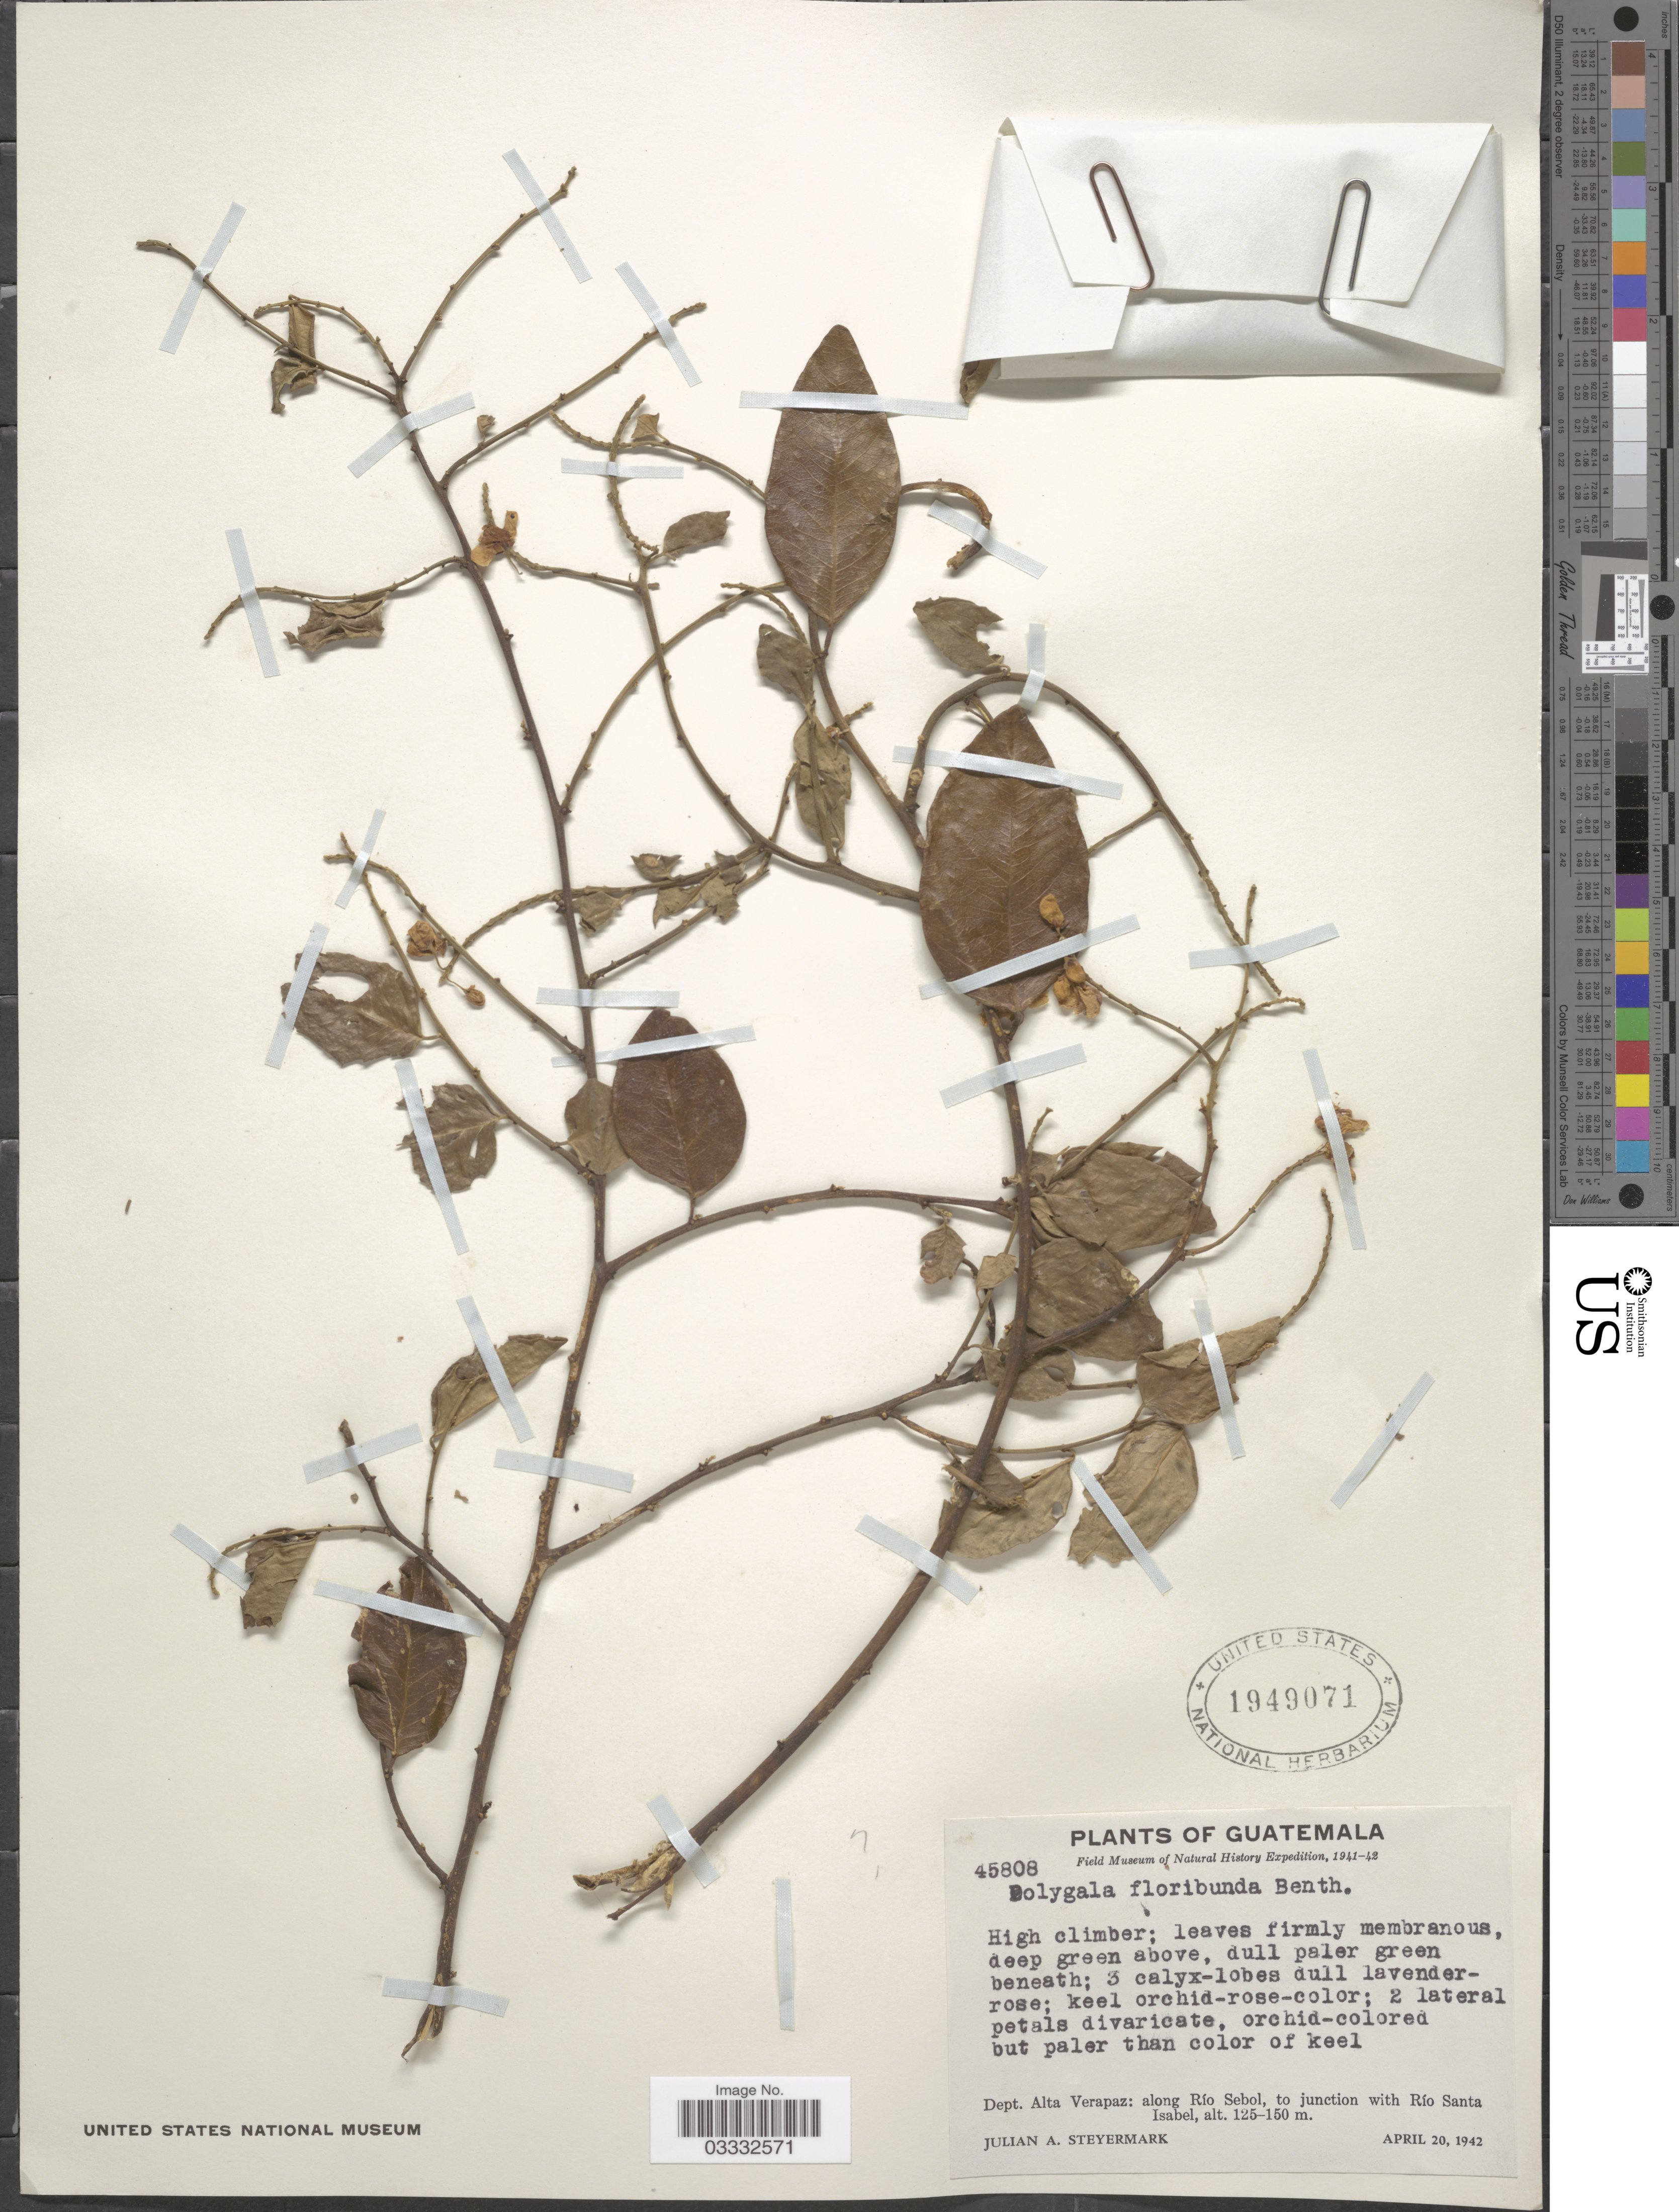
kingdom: Plantae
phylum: Tracheophyta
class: Magnoliopsida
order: Fabales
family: Polygalaceae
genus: Asemeia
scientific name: Asemeia floribunda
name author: (Benth.) J.F.B. Pastore & J.R. Abbott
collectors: J. Steyermark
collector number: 45808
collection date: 1942-04-20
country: Guatemala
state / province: Alta Verapaz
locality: Along Río Sebol, to junction with Río Santa Isabel.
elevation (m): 125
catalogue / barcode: US 1949071